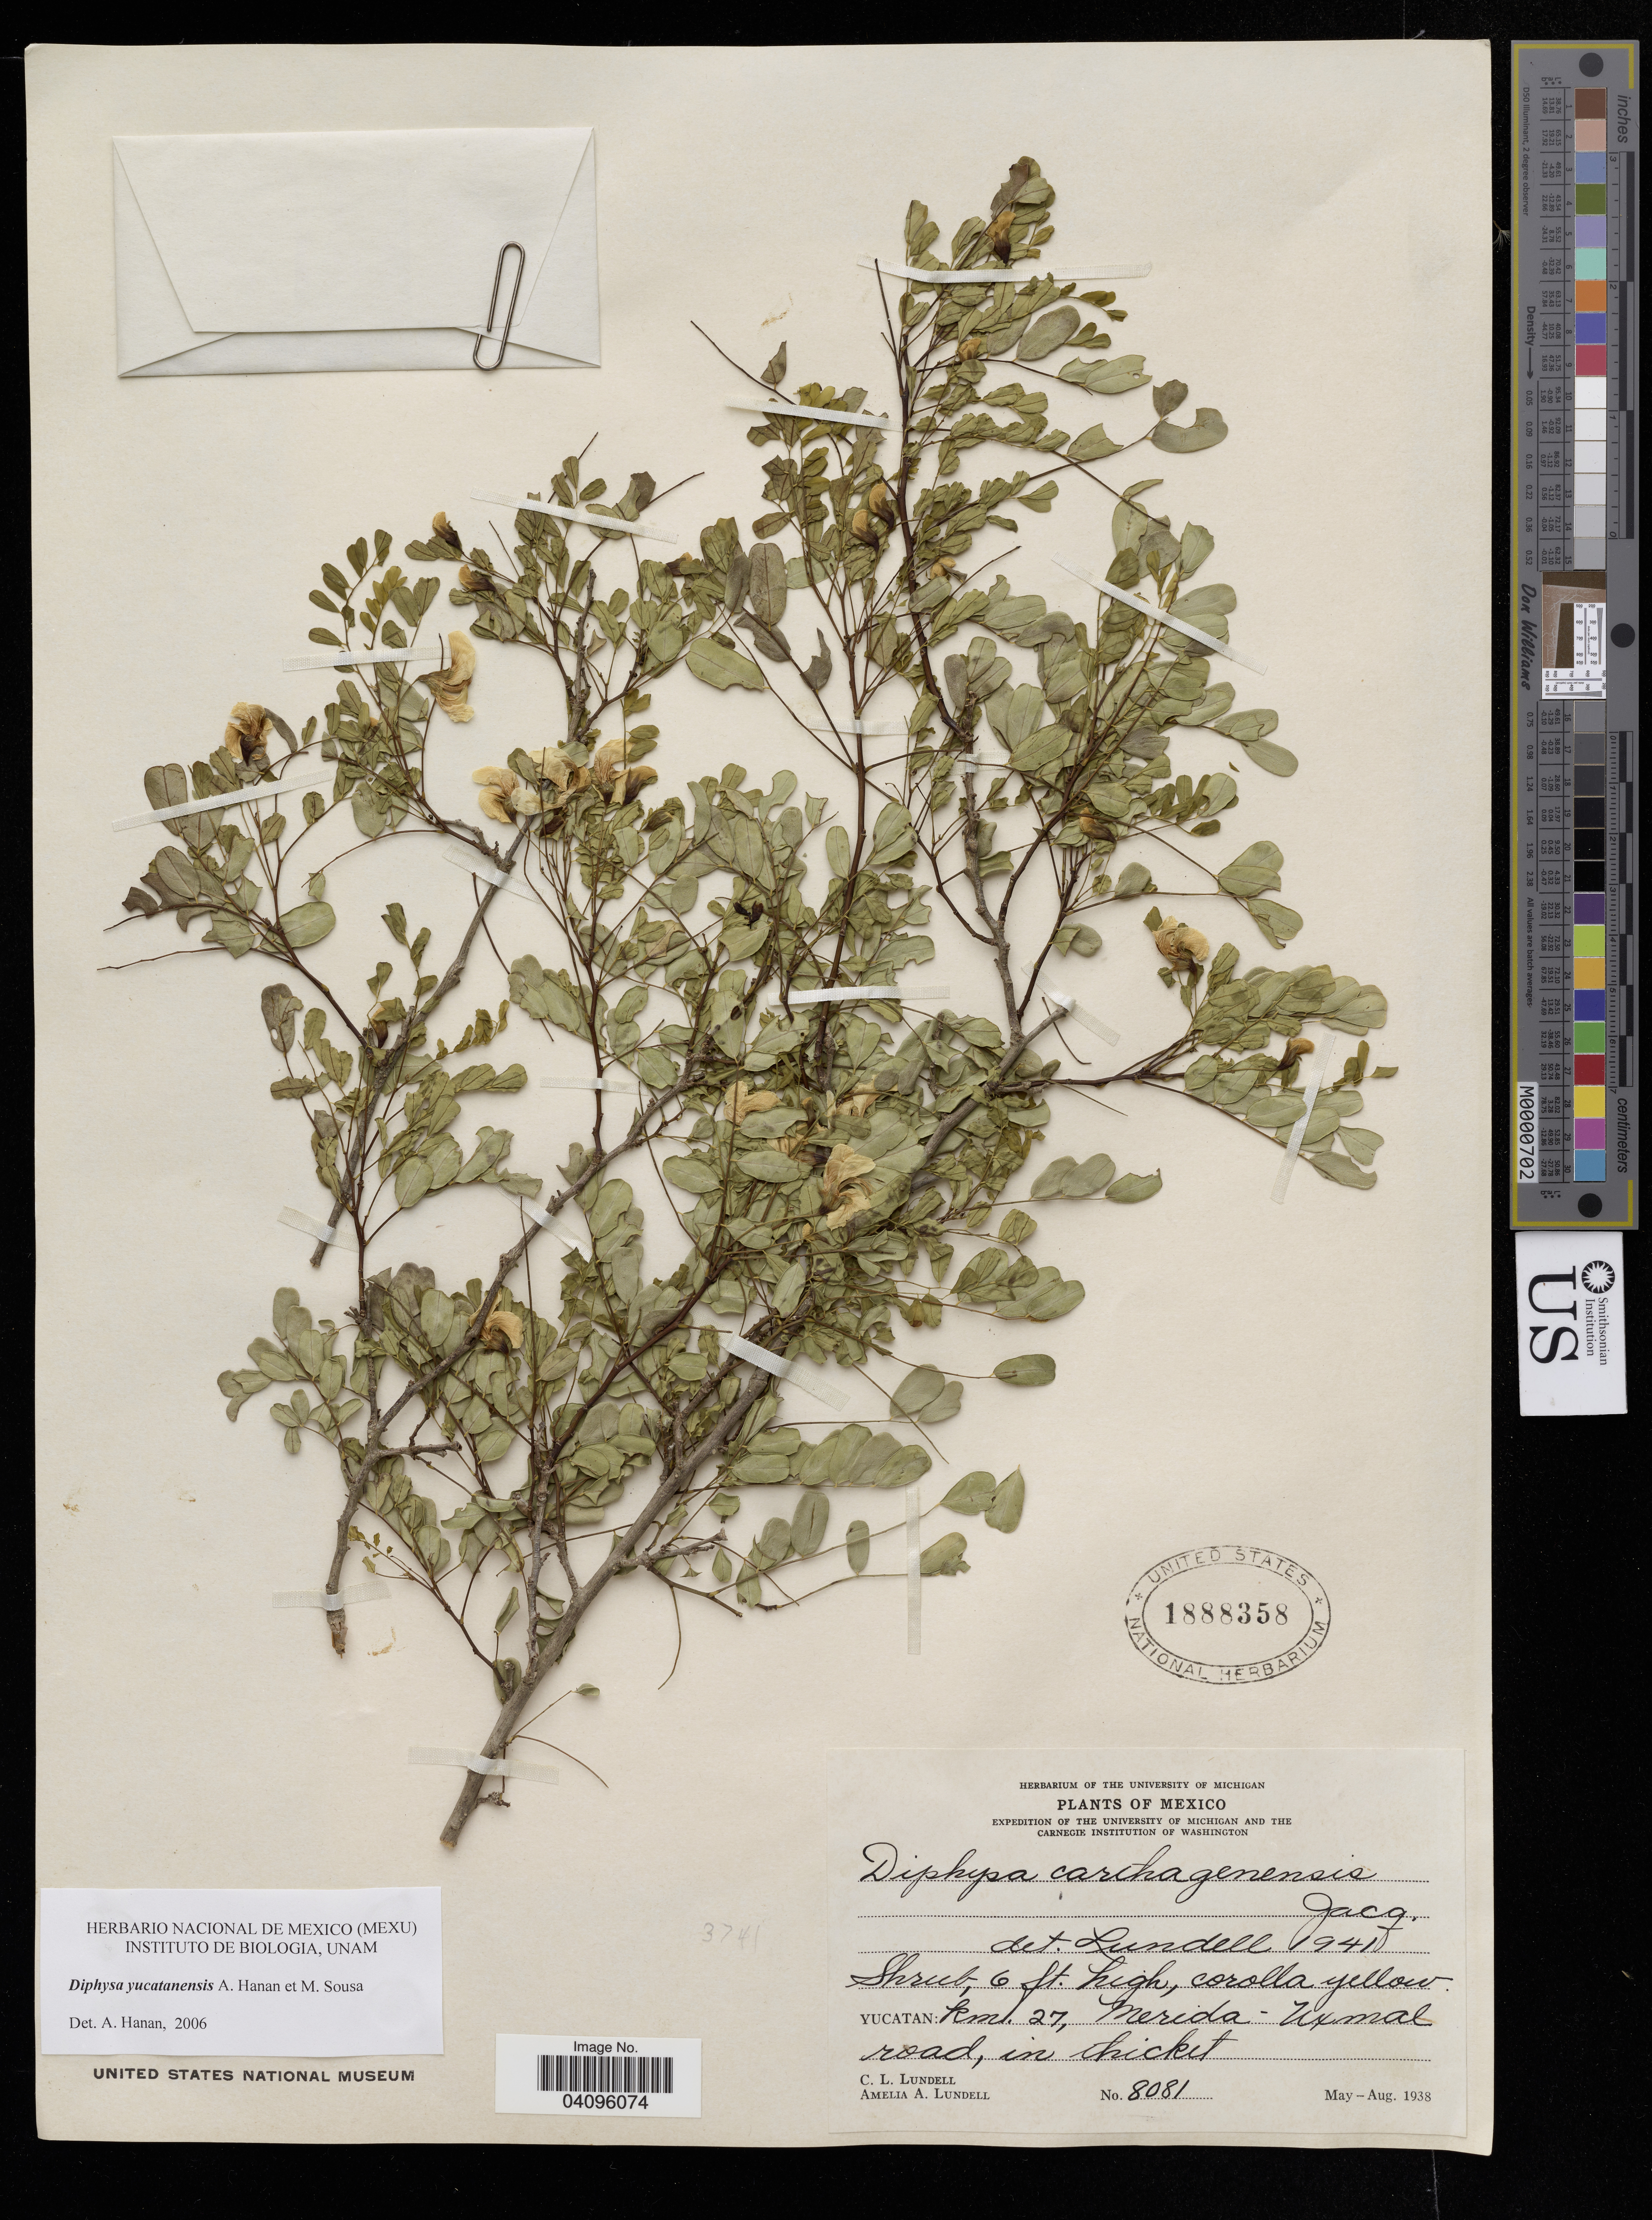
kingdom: Plantae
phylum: Tracheophyta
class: Magnoliopsida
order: Fabales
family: Fabaceae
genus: Diphysa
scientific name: Diphysa yucatanensis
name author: Hanan-Alipi & M. Sousa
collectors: J. Lundell & A. A. Lundell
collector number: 8081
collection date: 1938-05/1938-08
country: Mexico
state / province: Yucatán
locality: Km. 27, Merida-Uxmal road.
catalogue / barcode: US 1888358